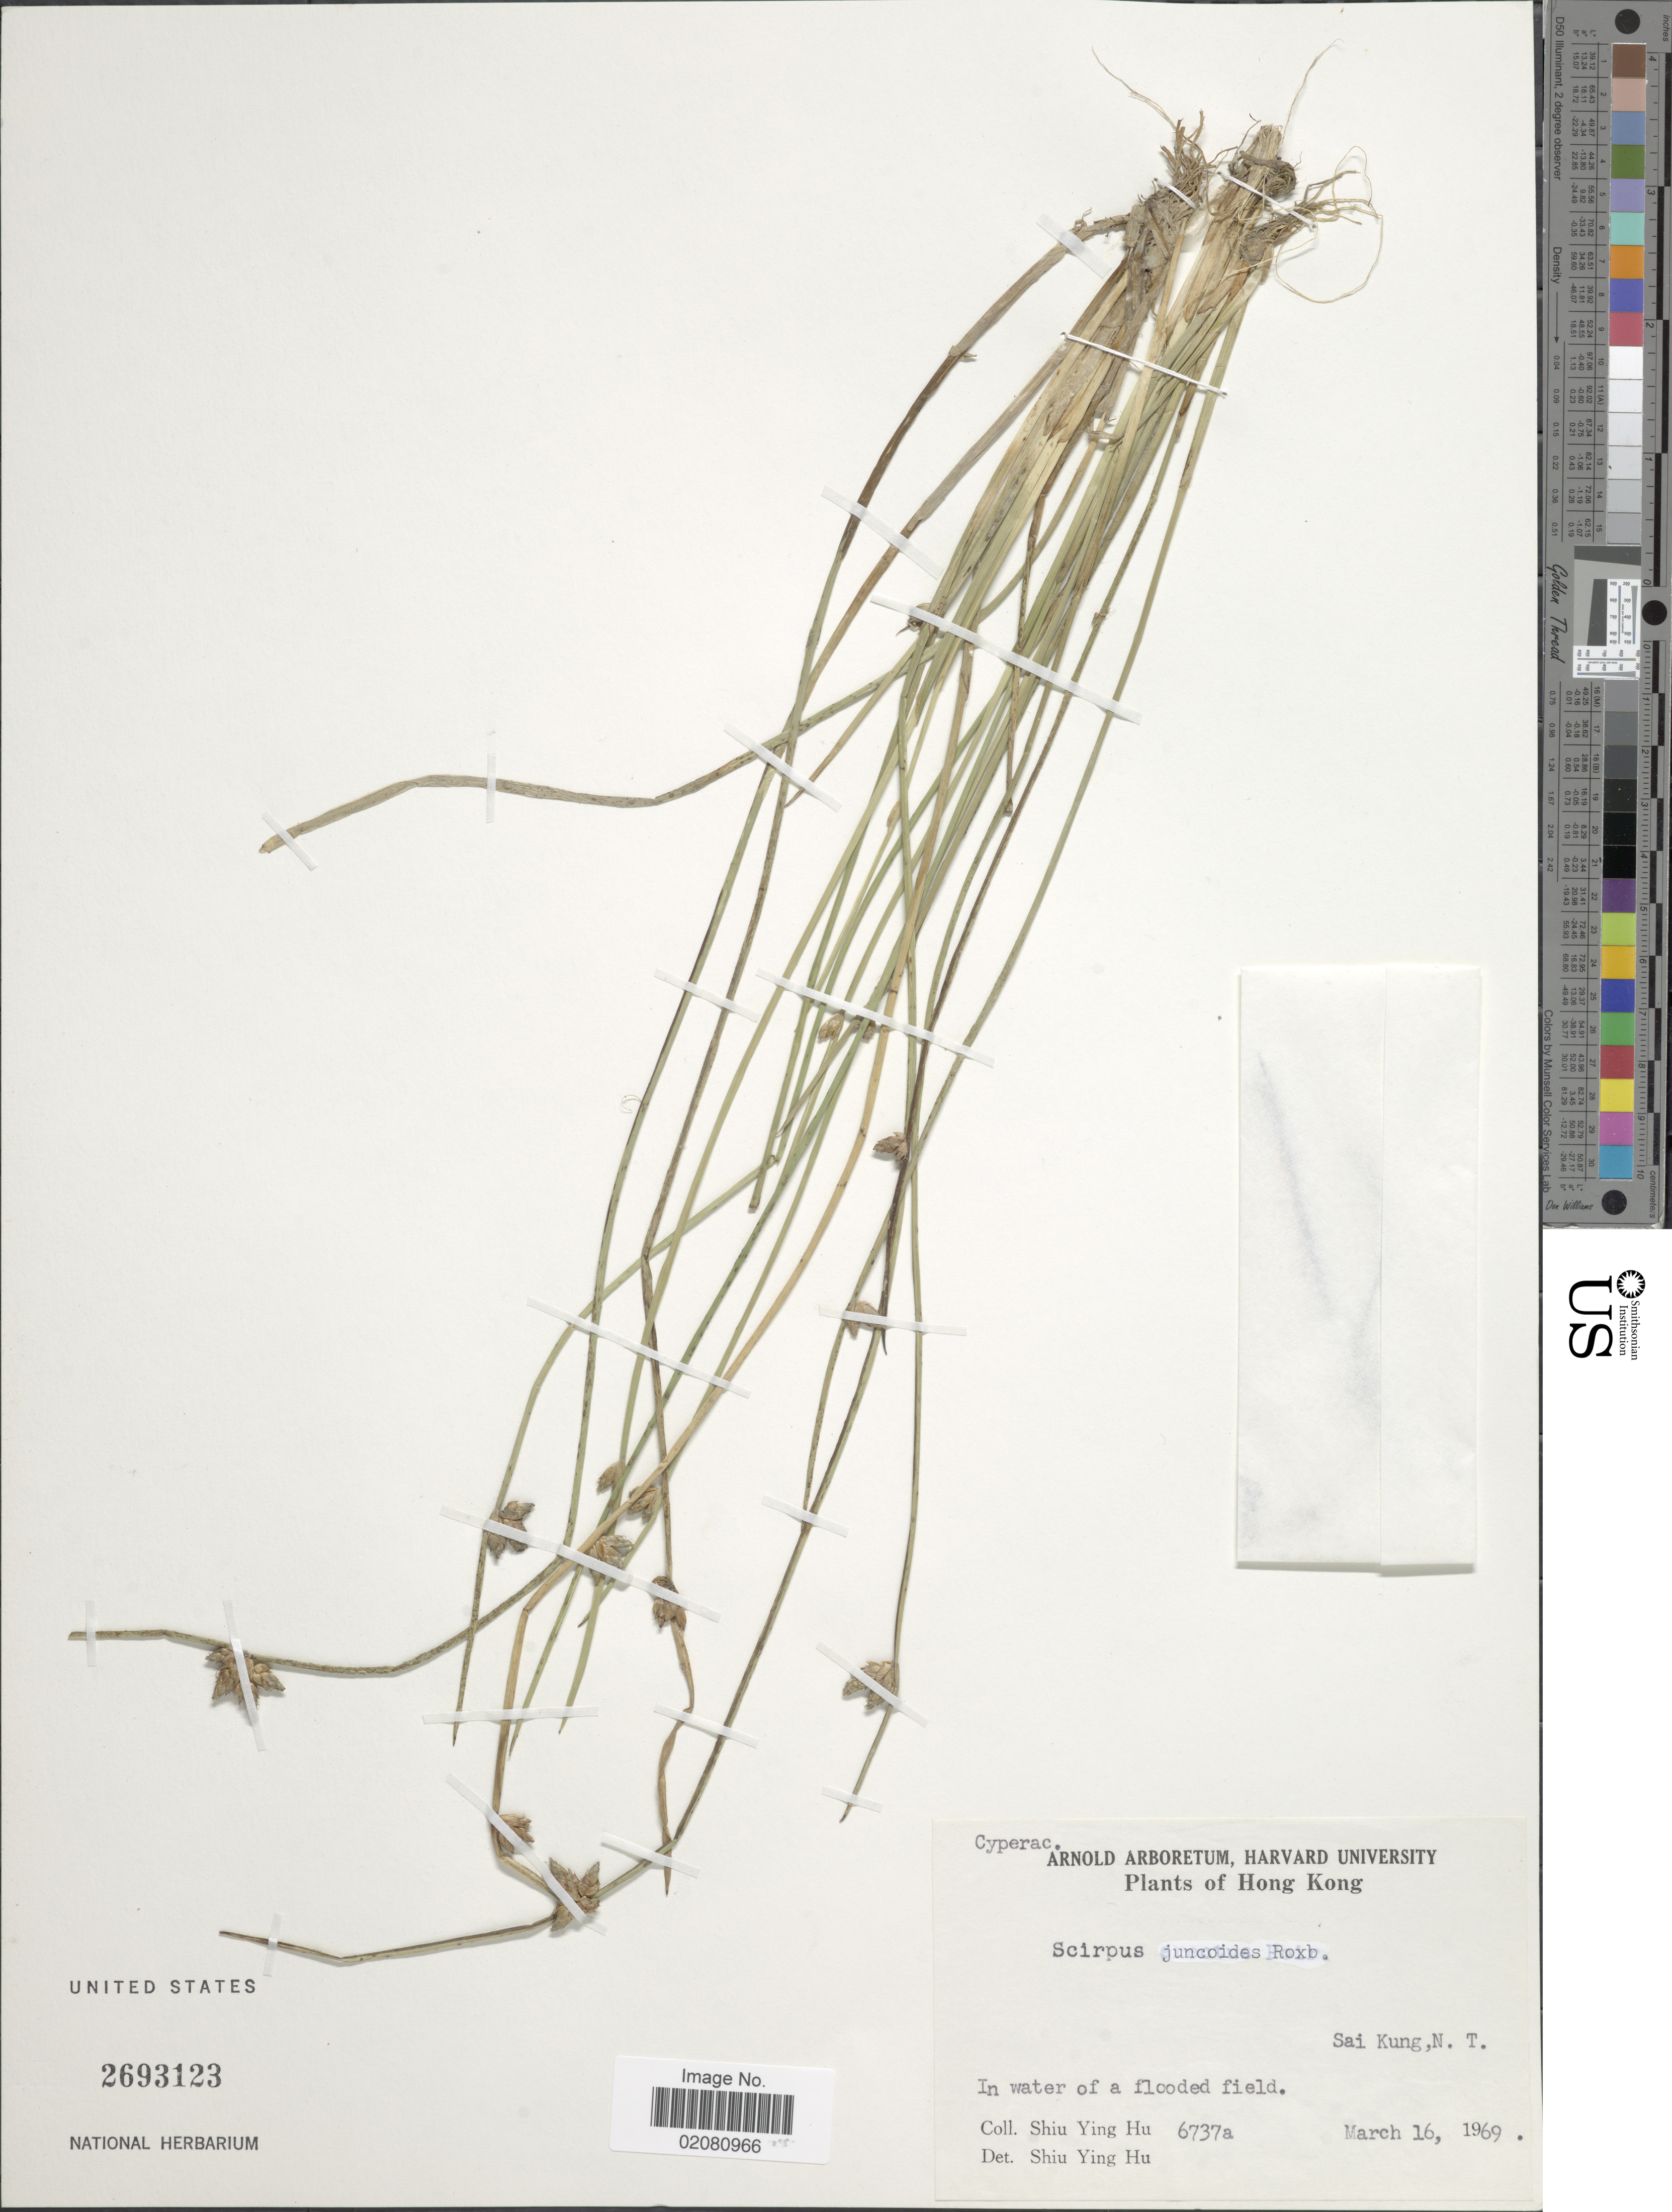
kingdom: Plantae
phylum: Tracheophyta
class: Liliopsida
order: Poales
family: Cyperaceae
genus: Schoenoplectus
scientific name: Schoenoplectus juncoides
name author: (Roxb.) Palla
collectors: S. Y. Hu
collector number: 6737a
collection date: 1969-03-16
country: China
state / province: Hong Kong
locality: In water of a flooded field, Sai Kung, N.T.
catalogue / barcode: US 2693123